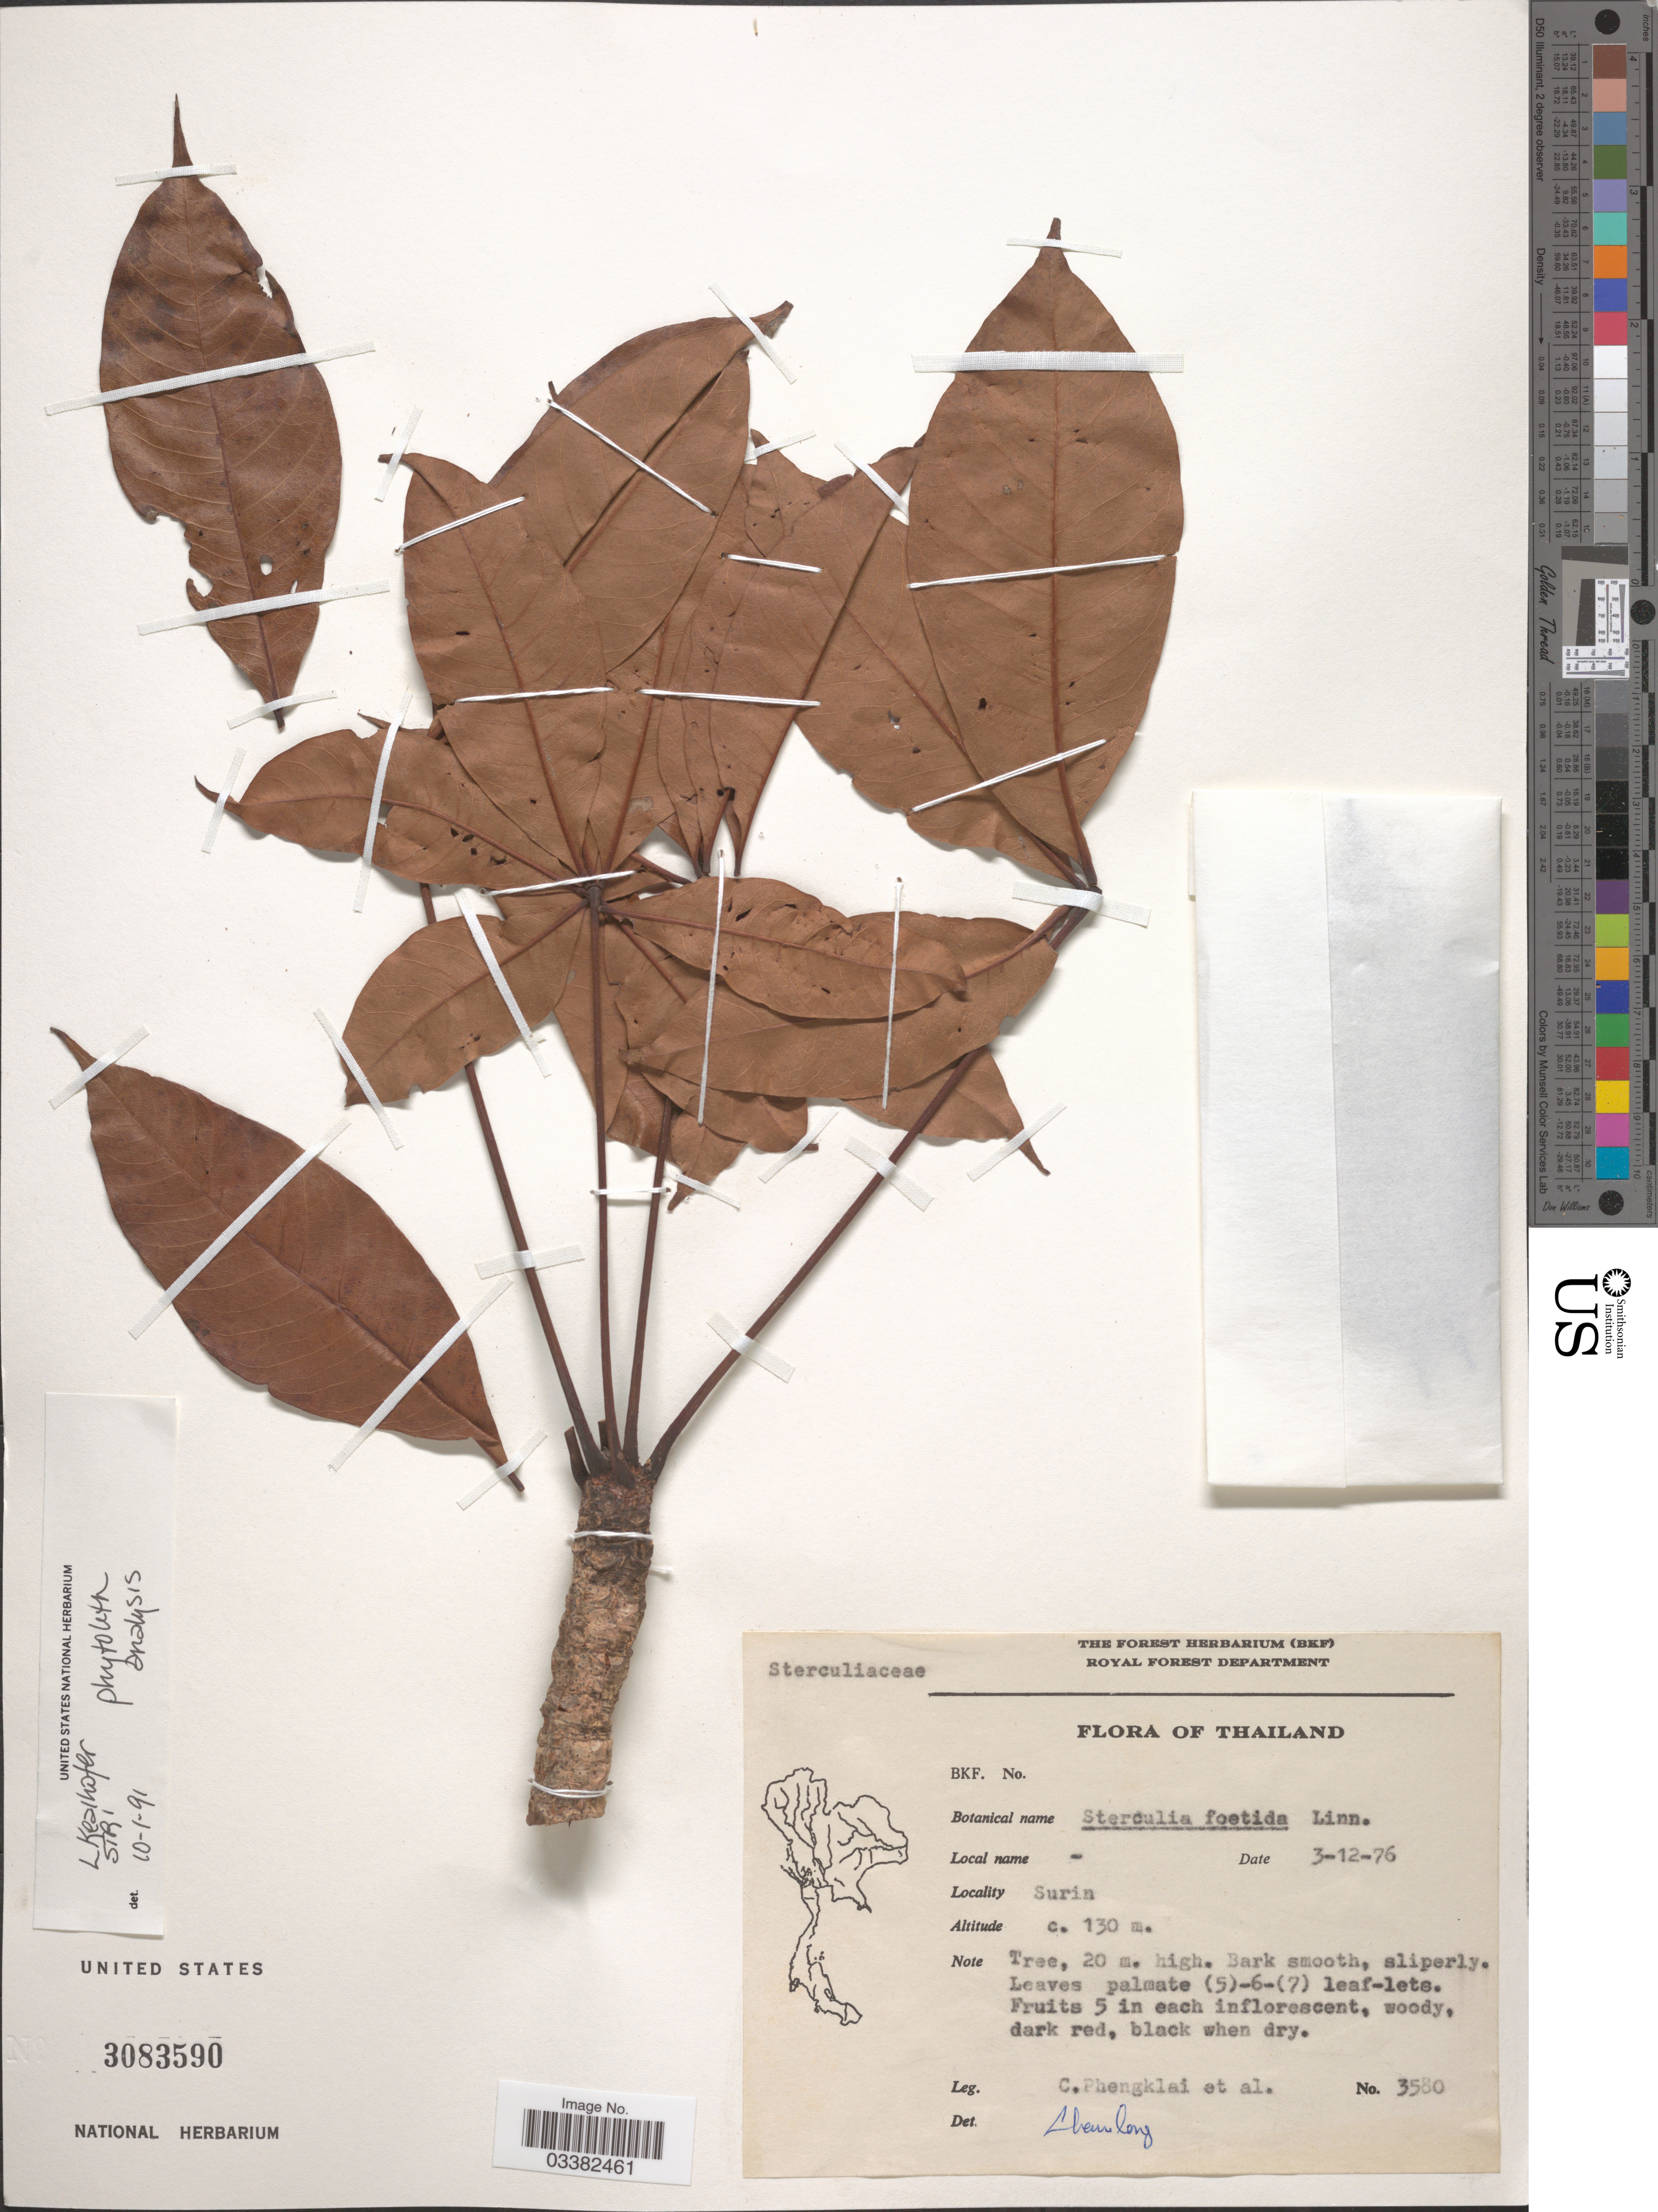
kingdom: Plantae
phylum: Tracheophyta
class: Magnoliopsida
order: Malvales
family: Malvaceae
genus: Sterculia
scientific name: Sterculia foetida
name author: L.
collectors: C. Phengklai & et al.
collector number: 3580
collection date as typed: Transcribed d/m/y: 12/3/76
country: Thailand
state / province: Surin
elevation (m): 130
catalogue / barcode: US 3083590